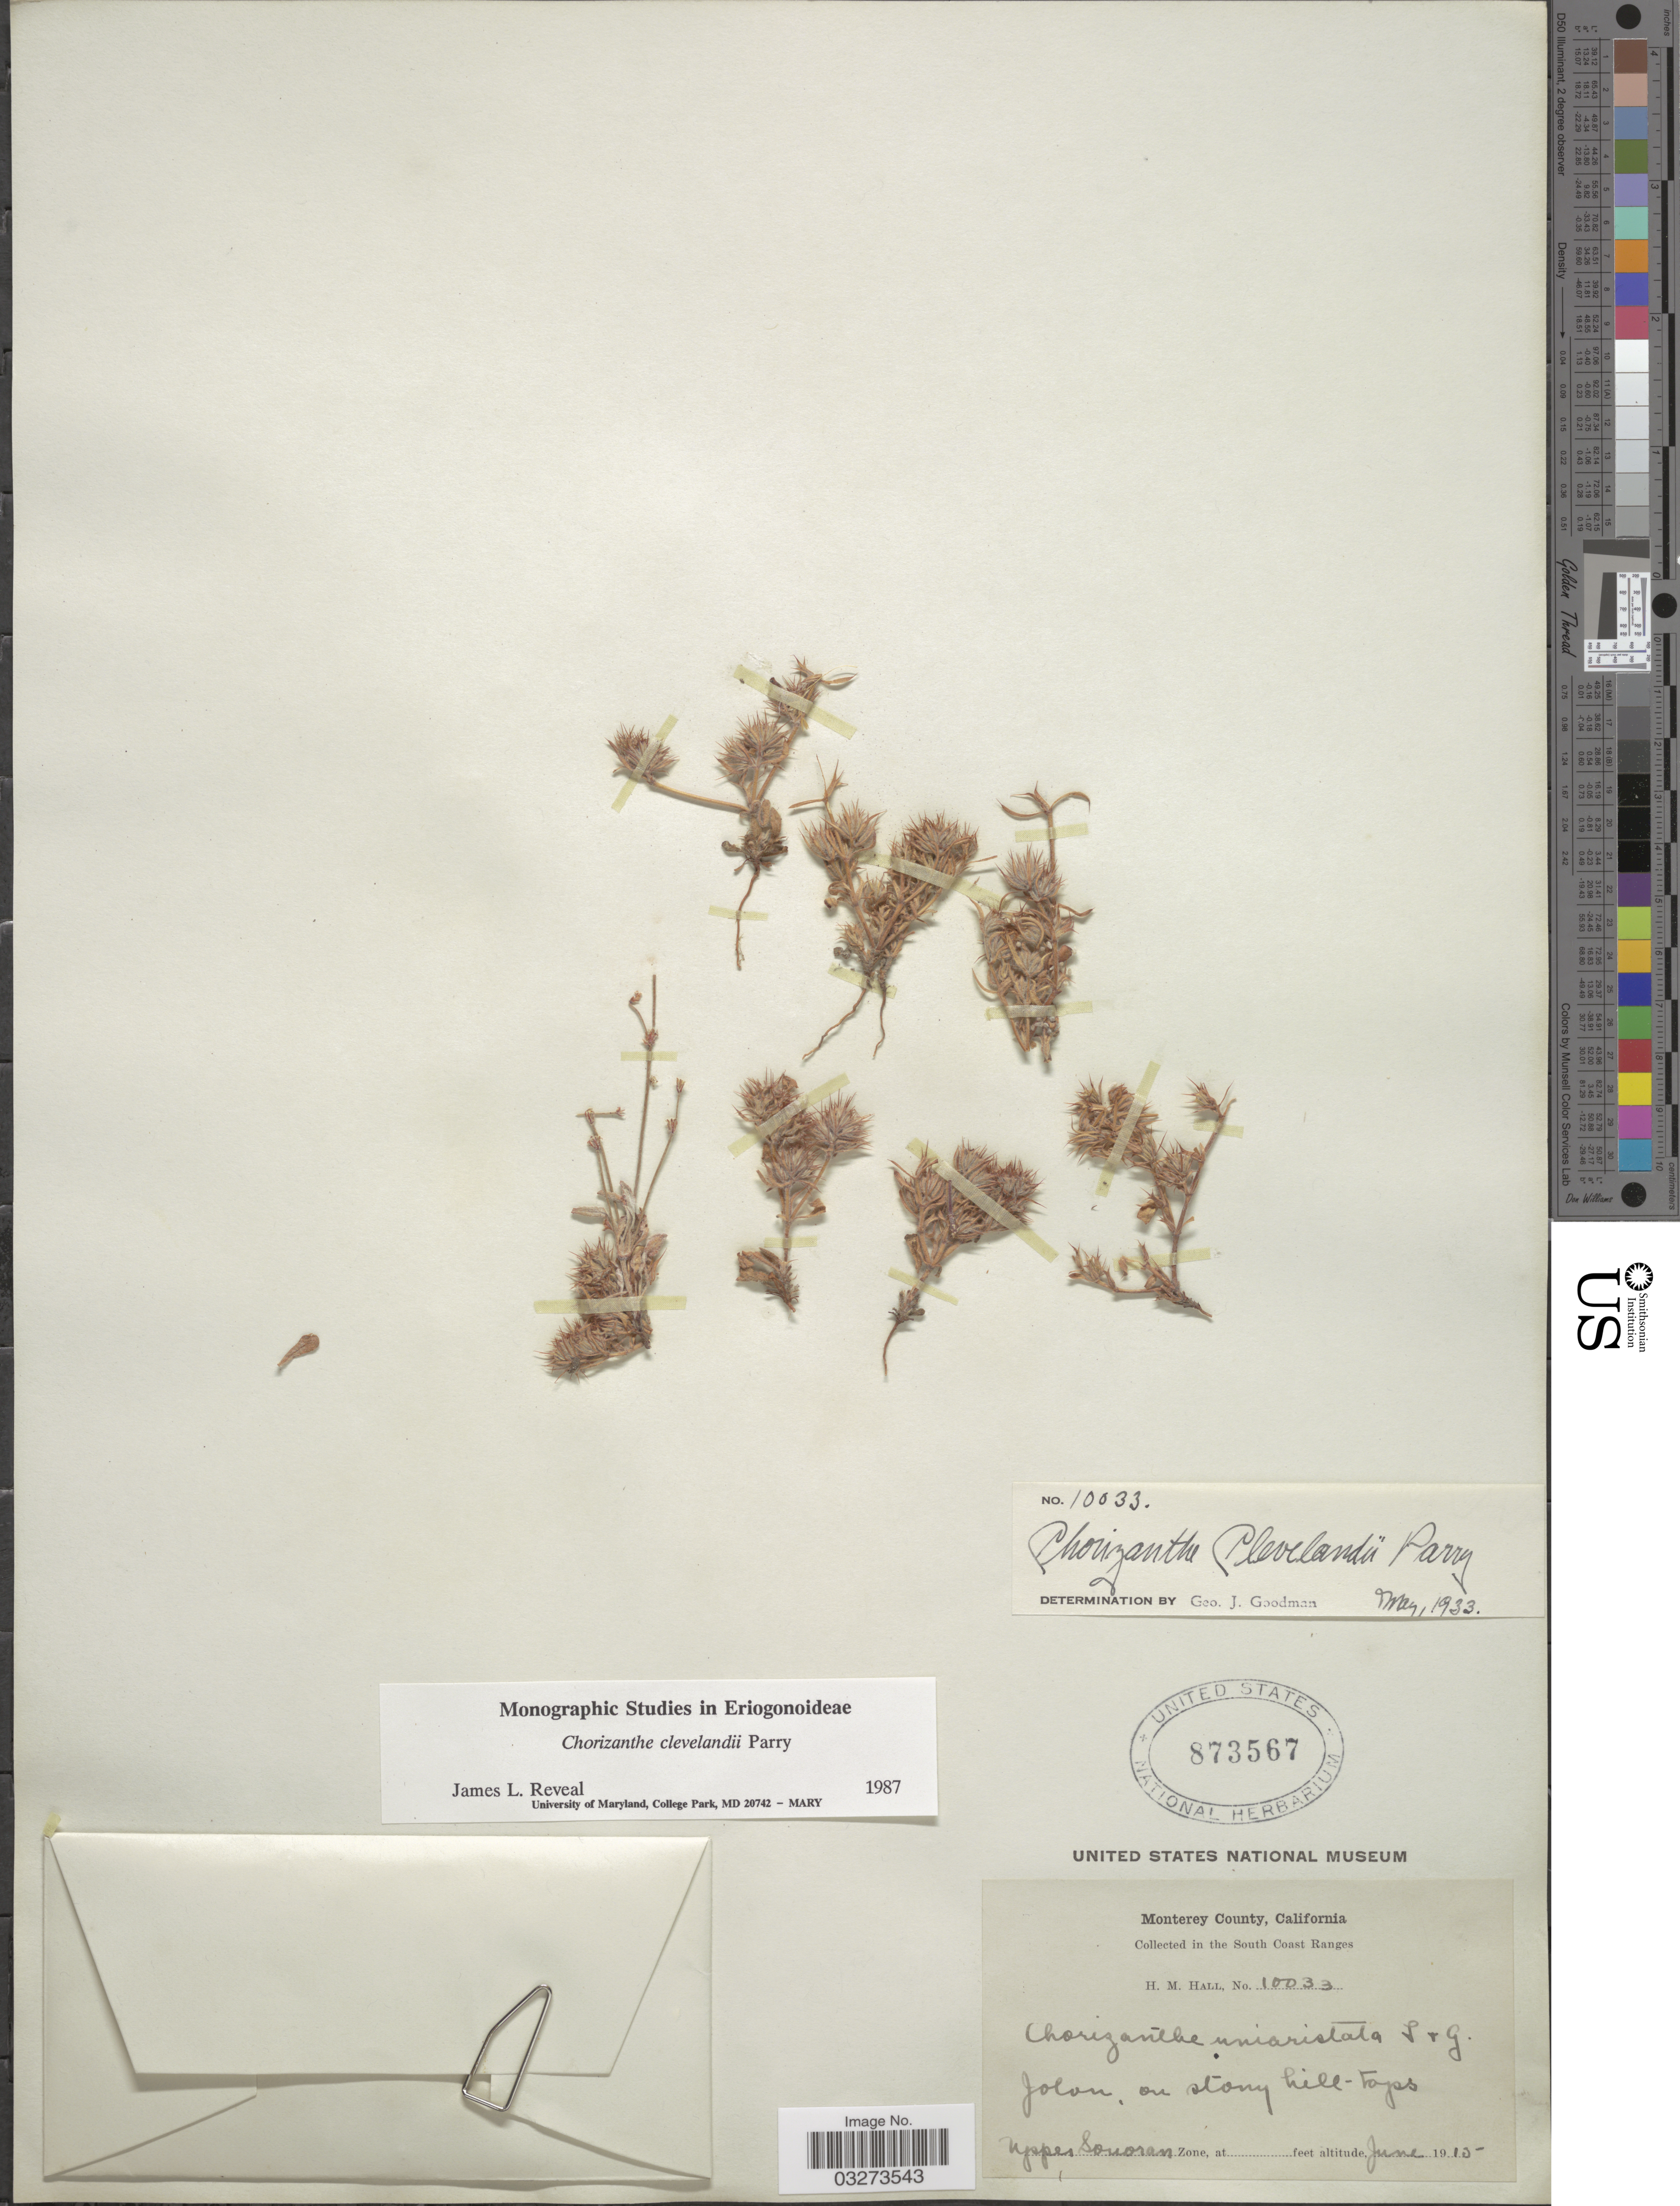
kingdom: Plantae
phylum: Tracheophyta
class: Magnoliopsida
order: Caryophyllales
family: Polygonaceae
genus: Chorizanthe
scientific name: Chorizanthe clevelandii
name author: Parry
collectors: H. M. Hall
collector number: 10033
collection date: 1915-06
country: United States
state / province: California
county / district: Monterey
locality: Monterey County. In the South Coast Ranges. Jolon, on stony hill-tops. Upper Sonoran Zone.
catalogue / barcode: US 873567